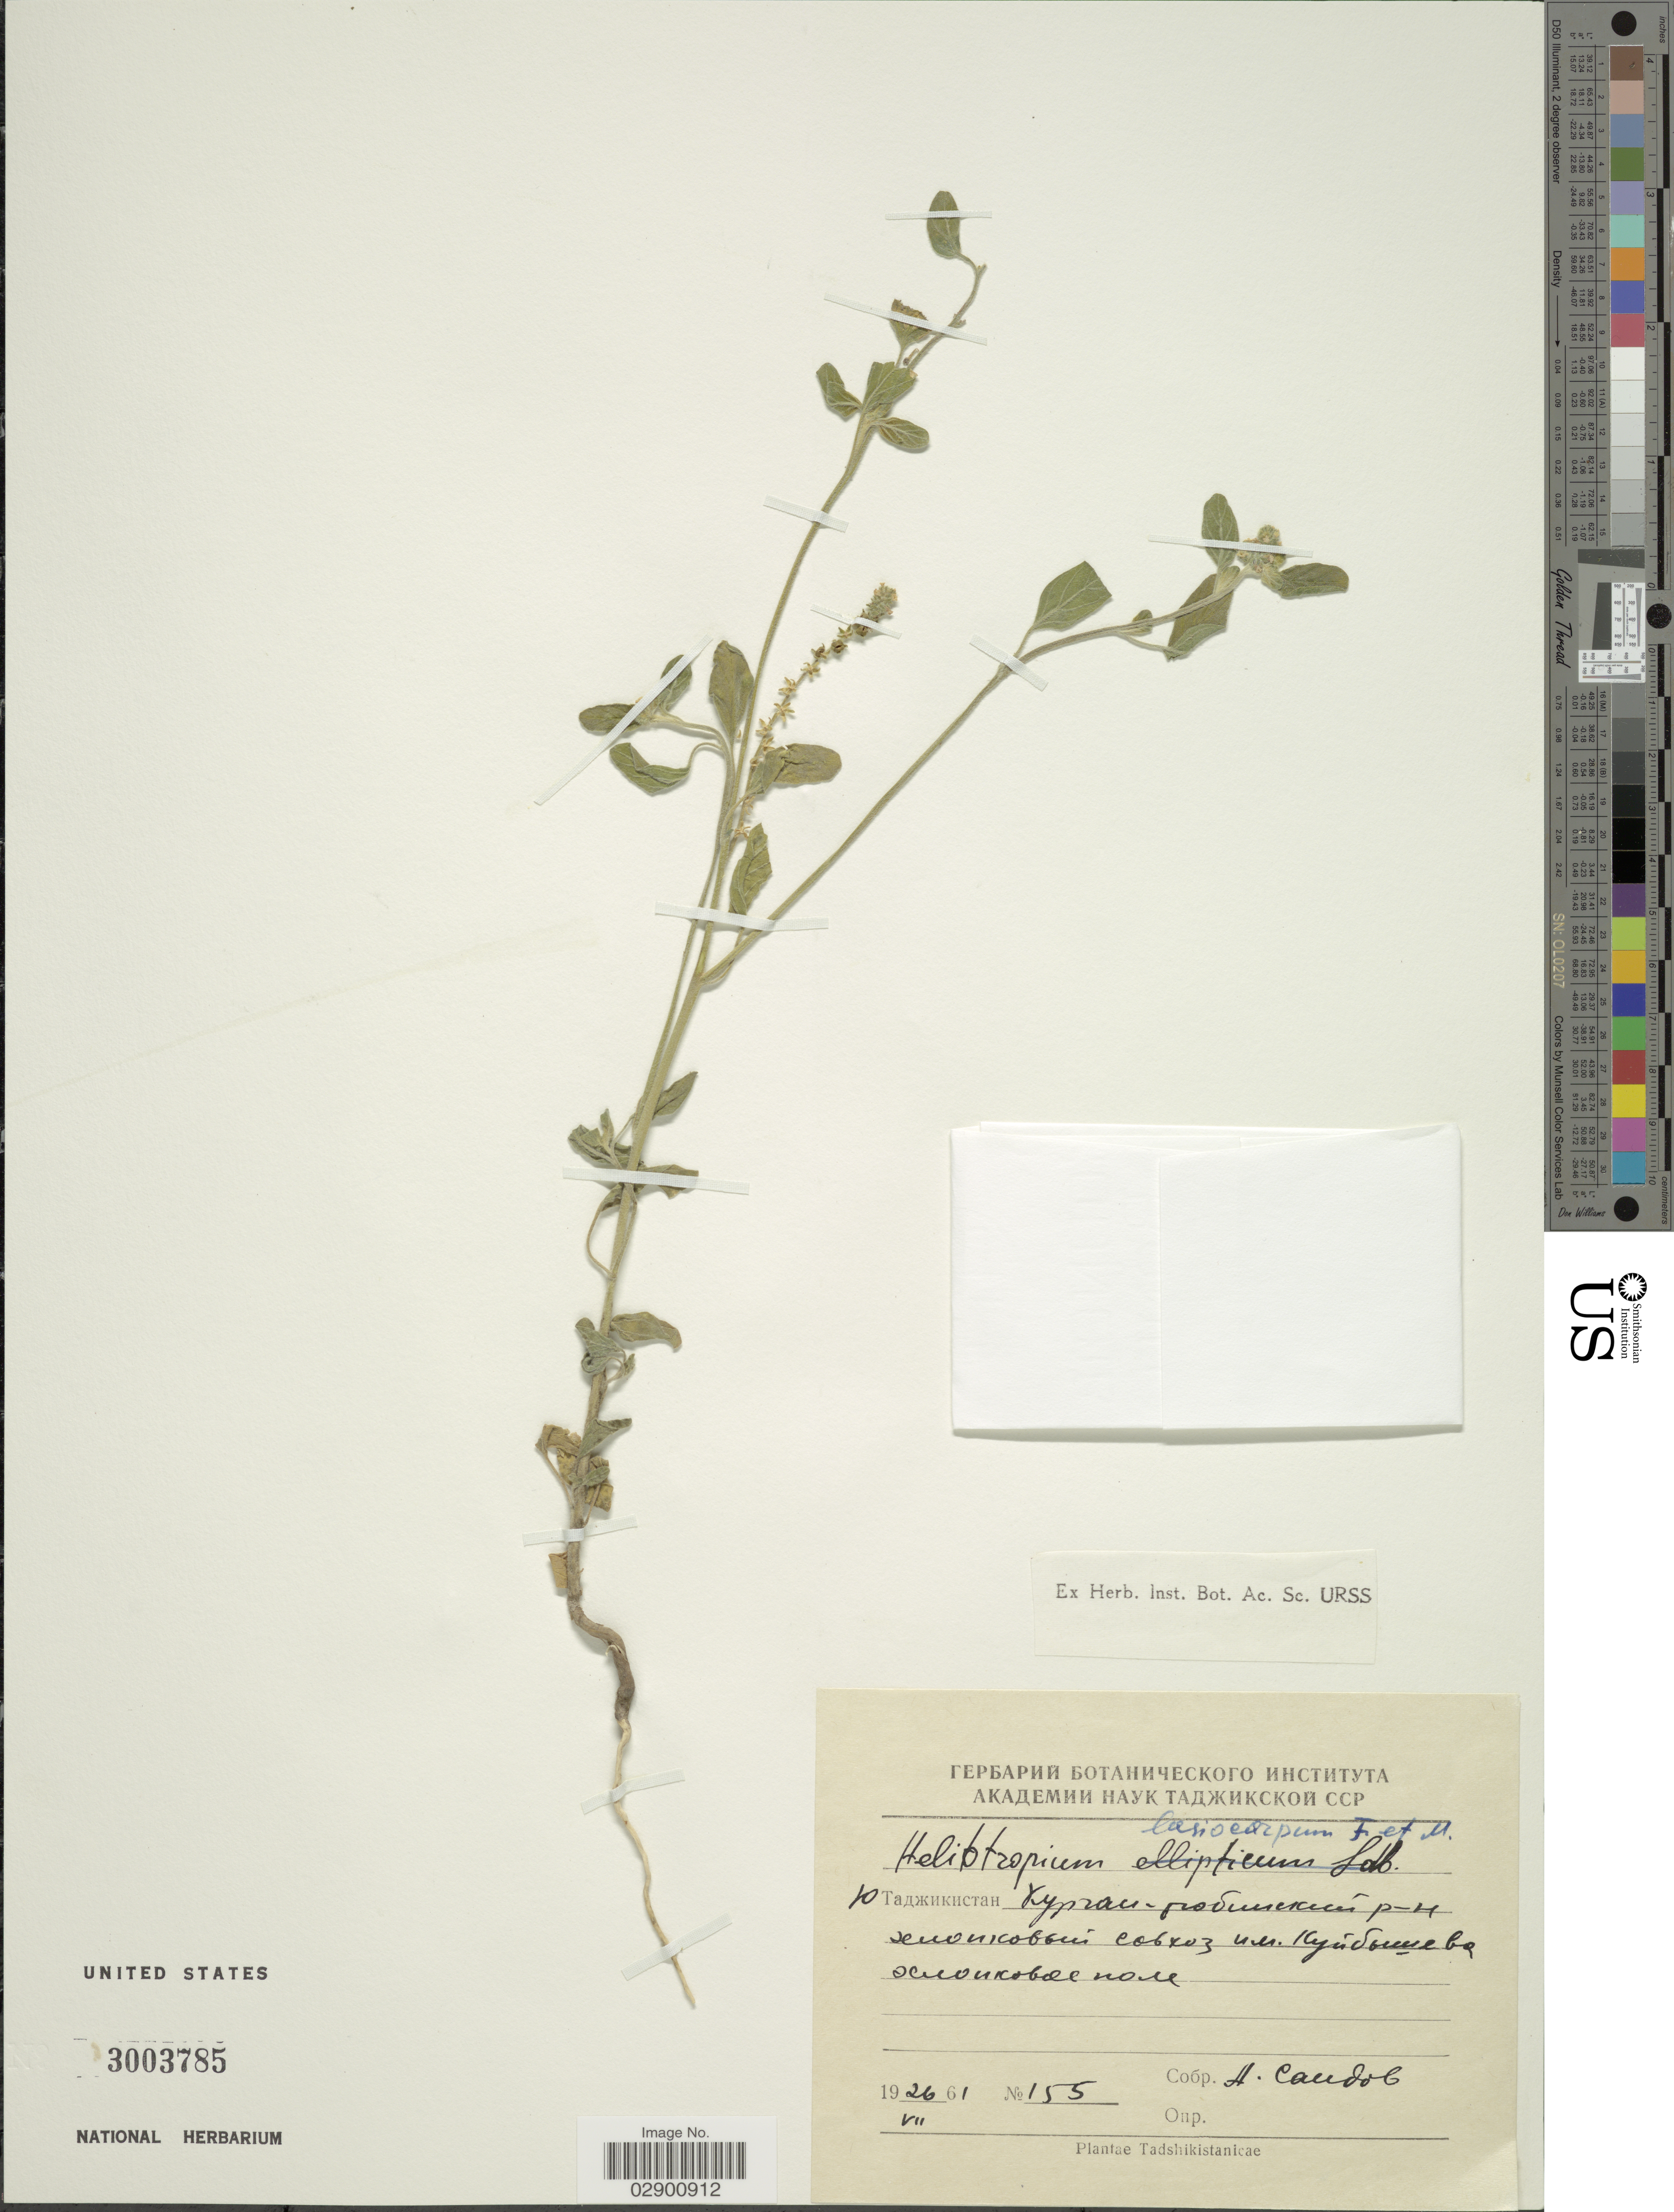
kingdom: Plantae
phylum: Tracheophyta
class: Magnoliopsida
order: Boraginales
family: Heliotropiaceae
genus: Heliotropium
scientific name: Heliotropium europaeum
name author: L.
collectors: A. Saidov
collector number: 155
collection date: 1961-07-26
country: Tajikistan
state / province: Khatlon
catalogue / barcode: US 3003785